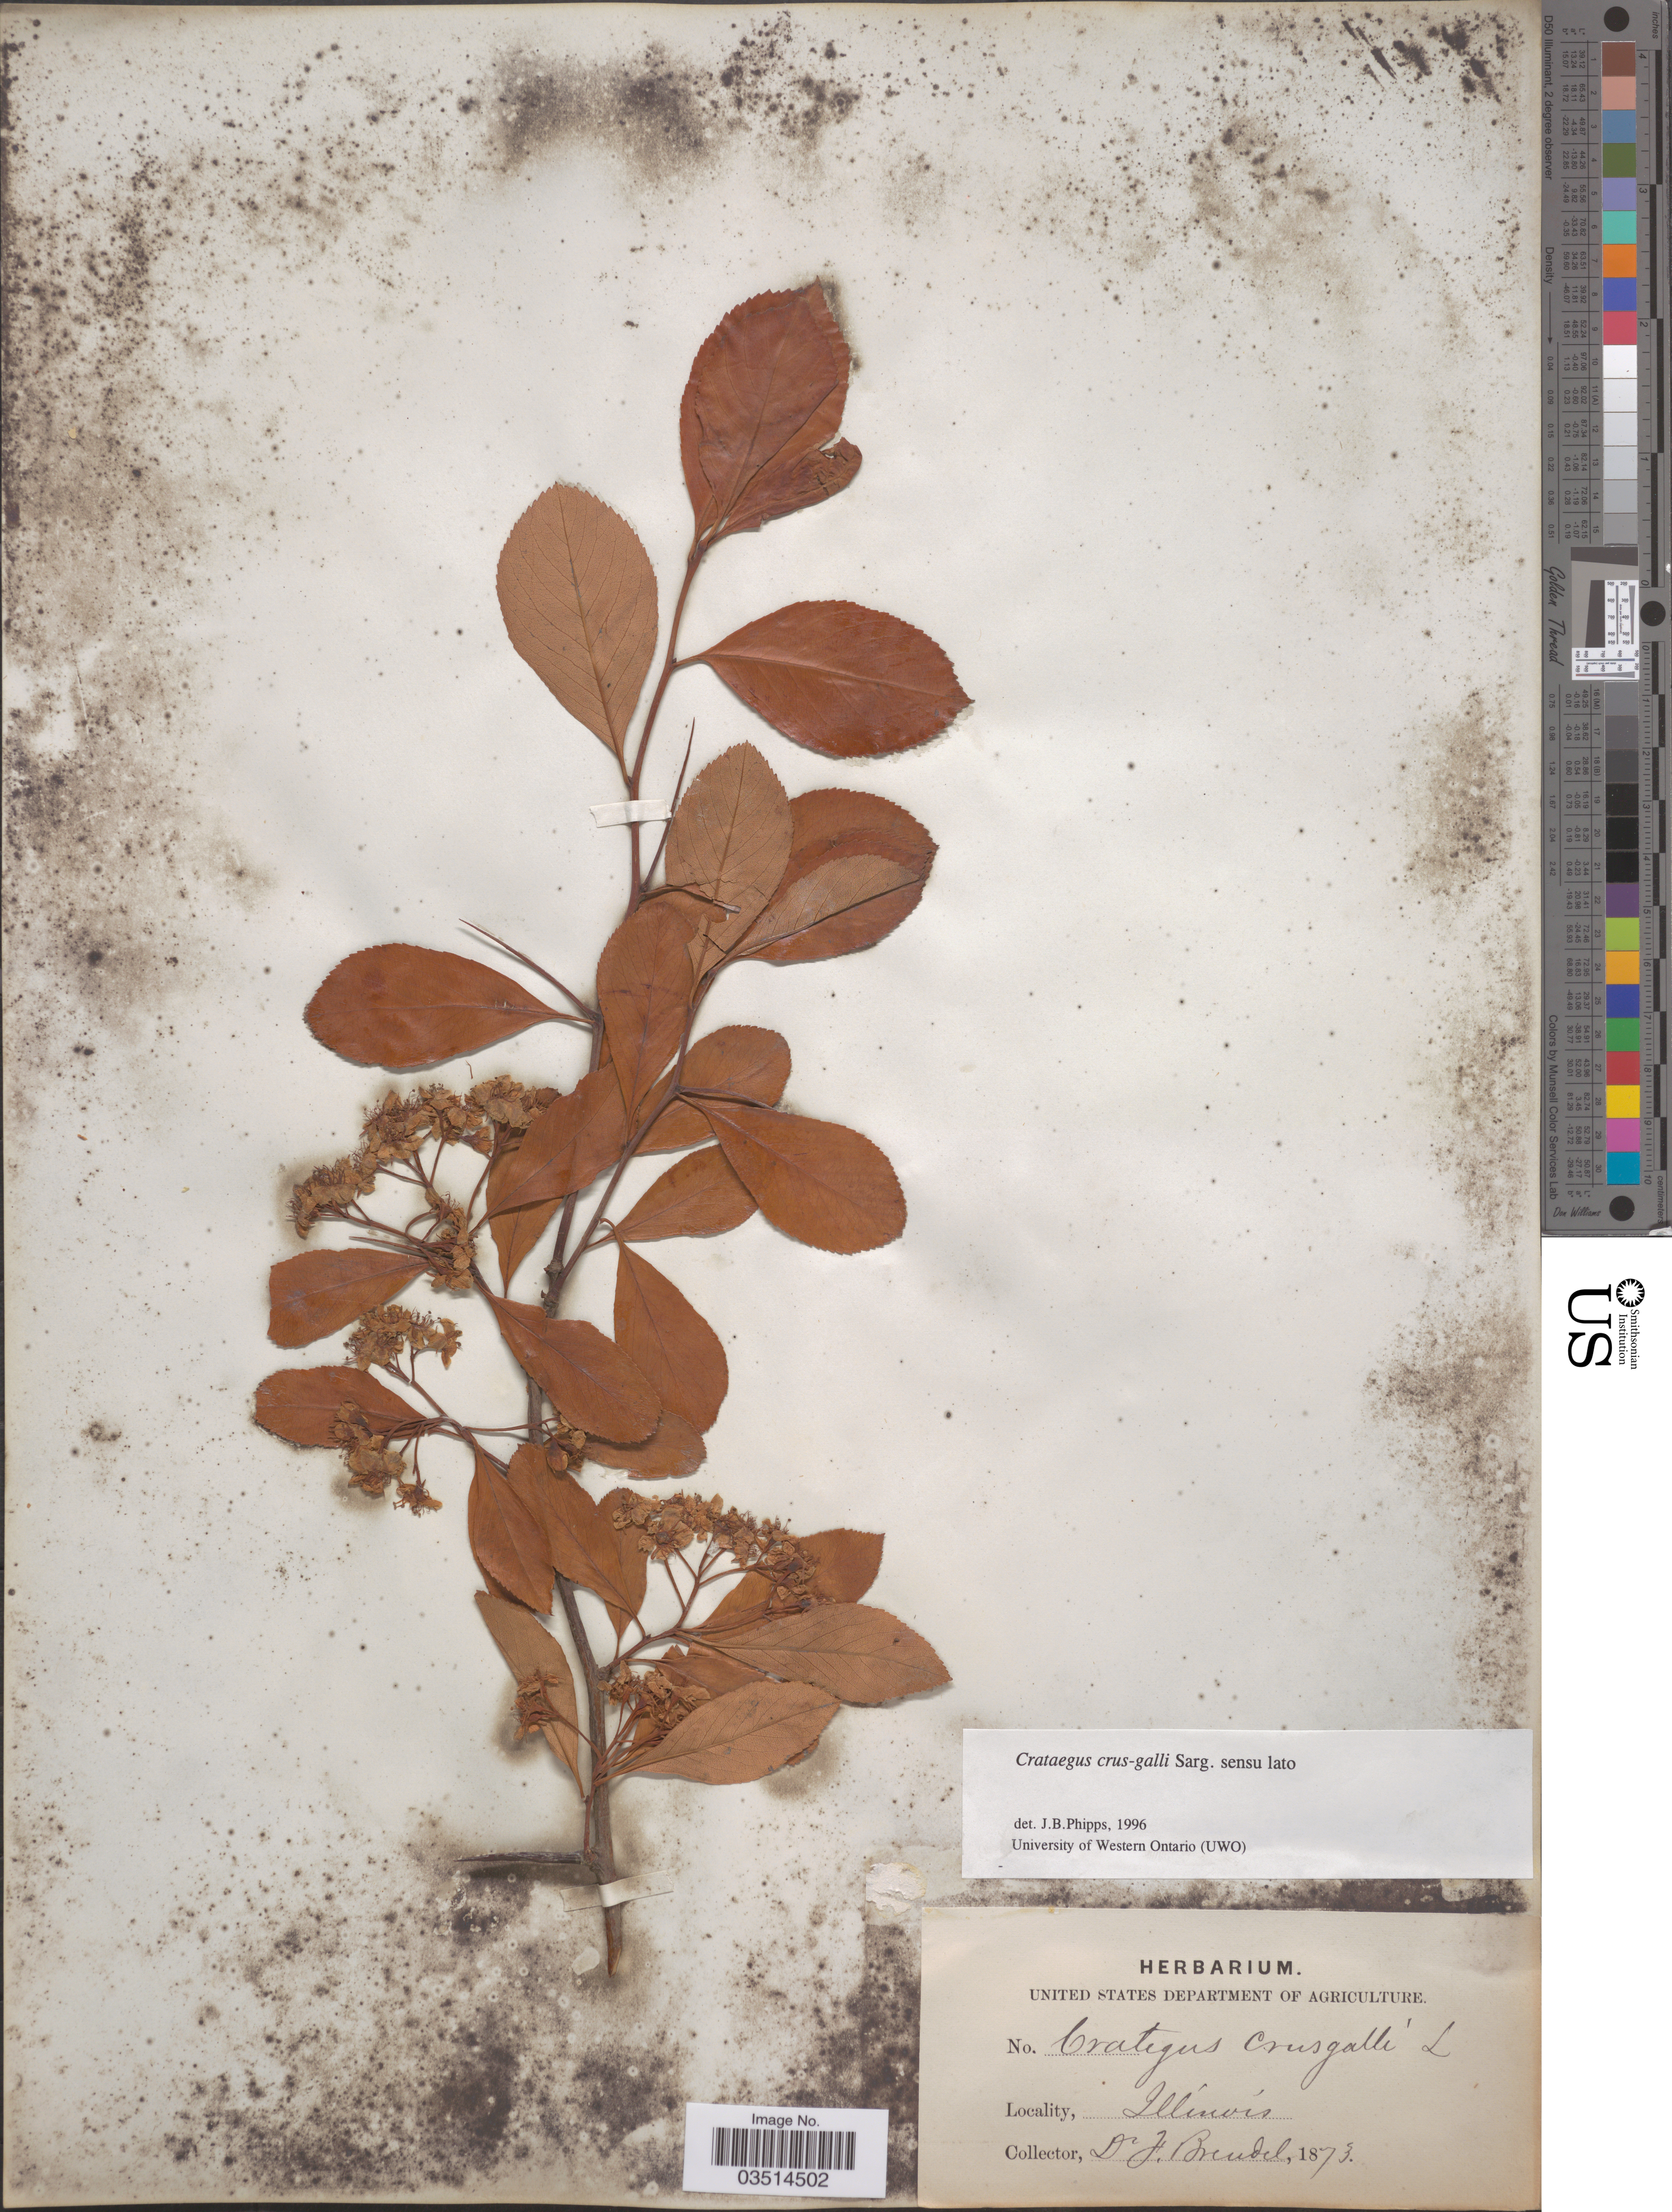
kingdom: Plantae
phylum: Tracheophyta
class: Magnoliopsida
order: Rosales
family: Rosaceae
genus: Crataegus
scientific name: Crataegus crus-galli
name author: L.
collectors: J. Brendel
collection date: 1873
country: United States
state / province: Illinois